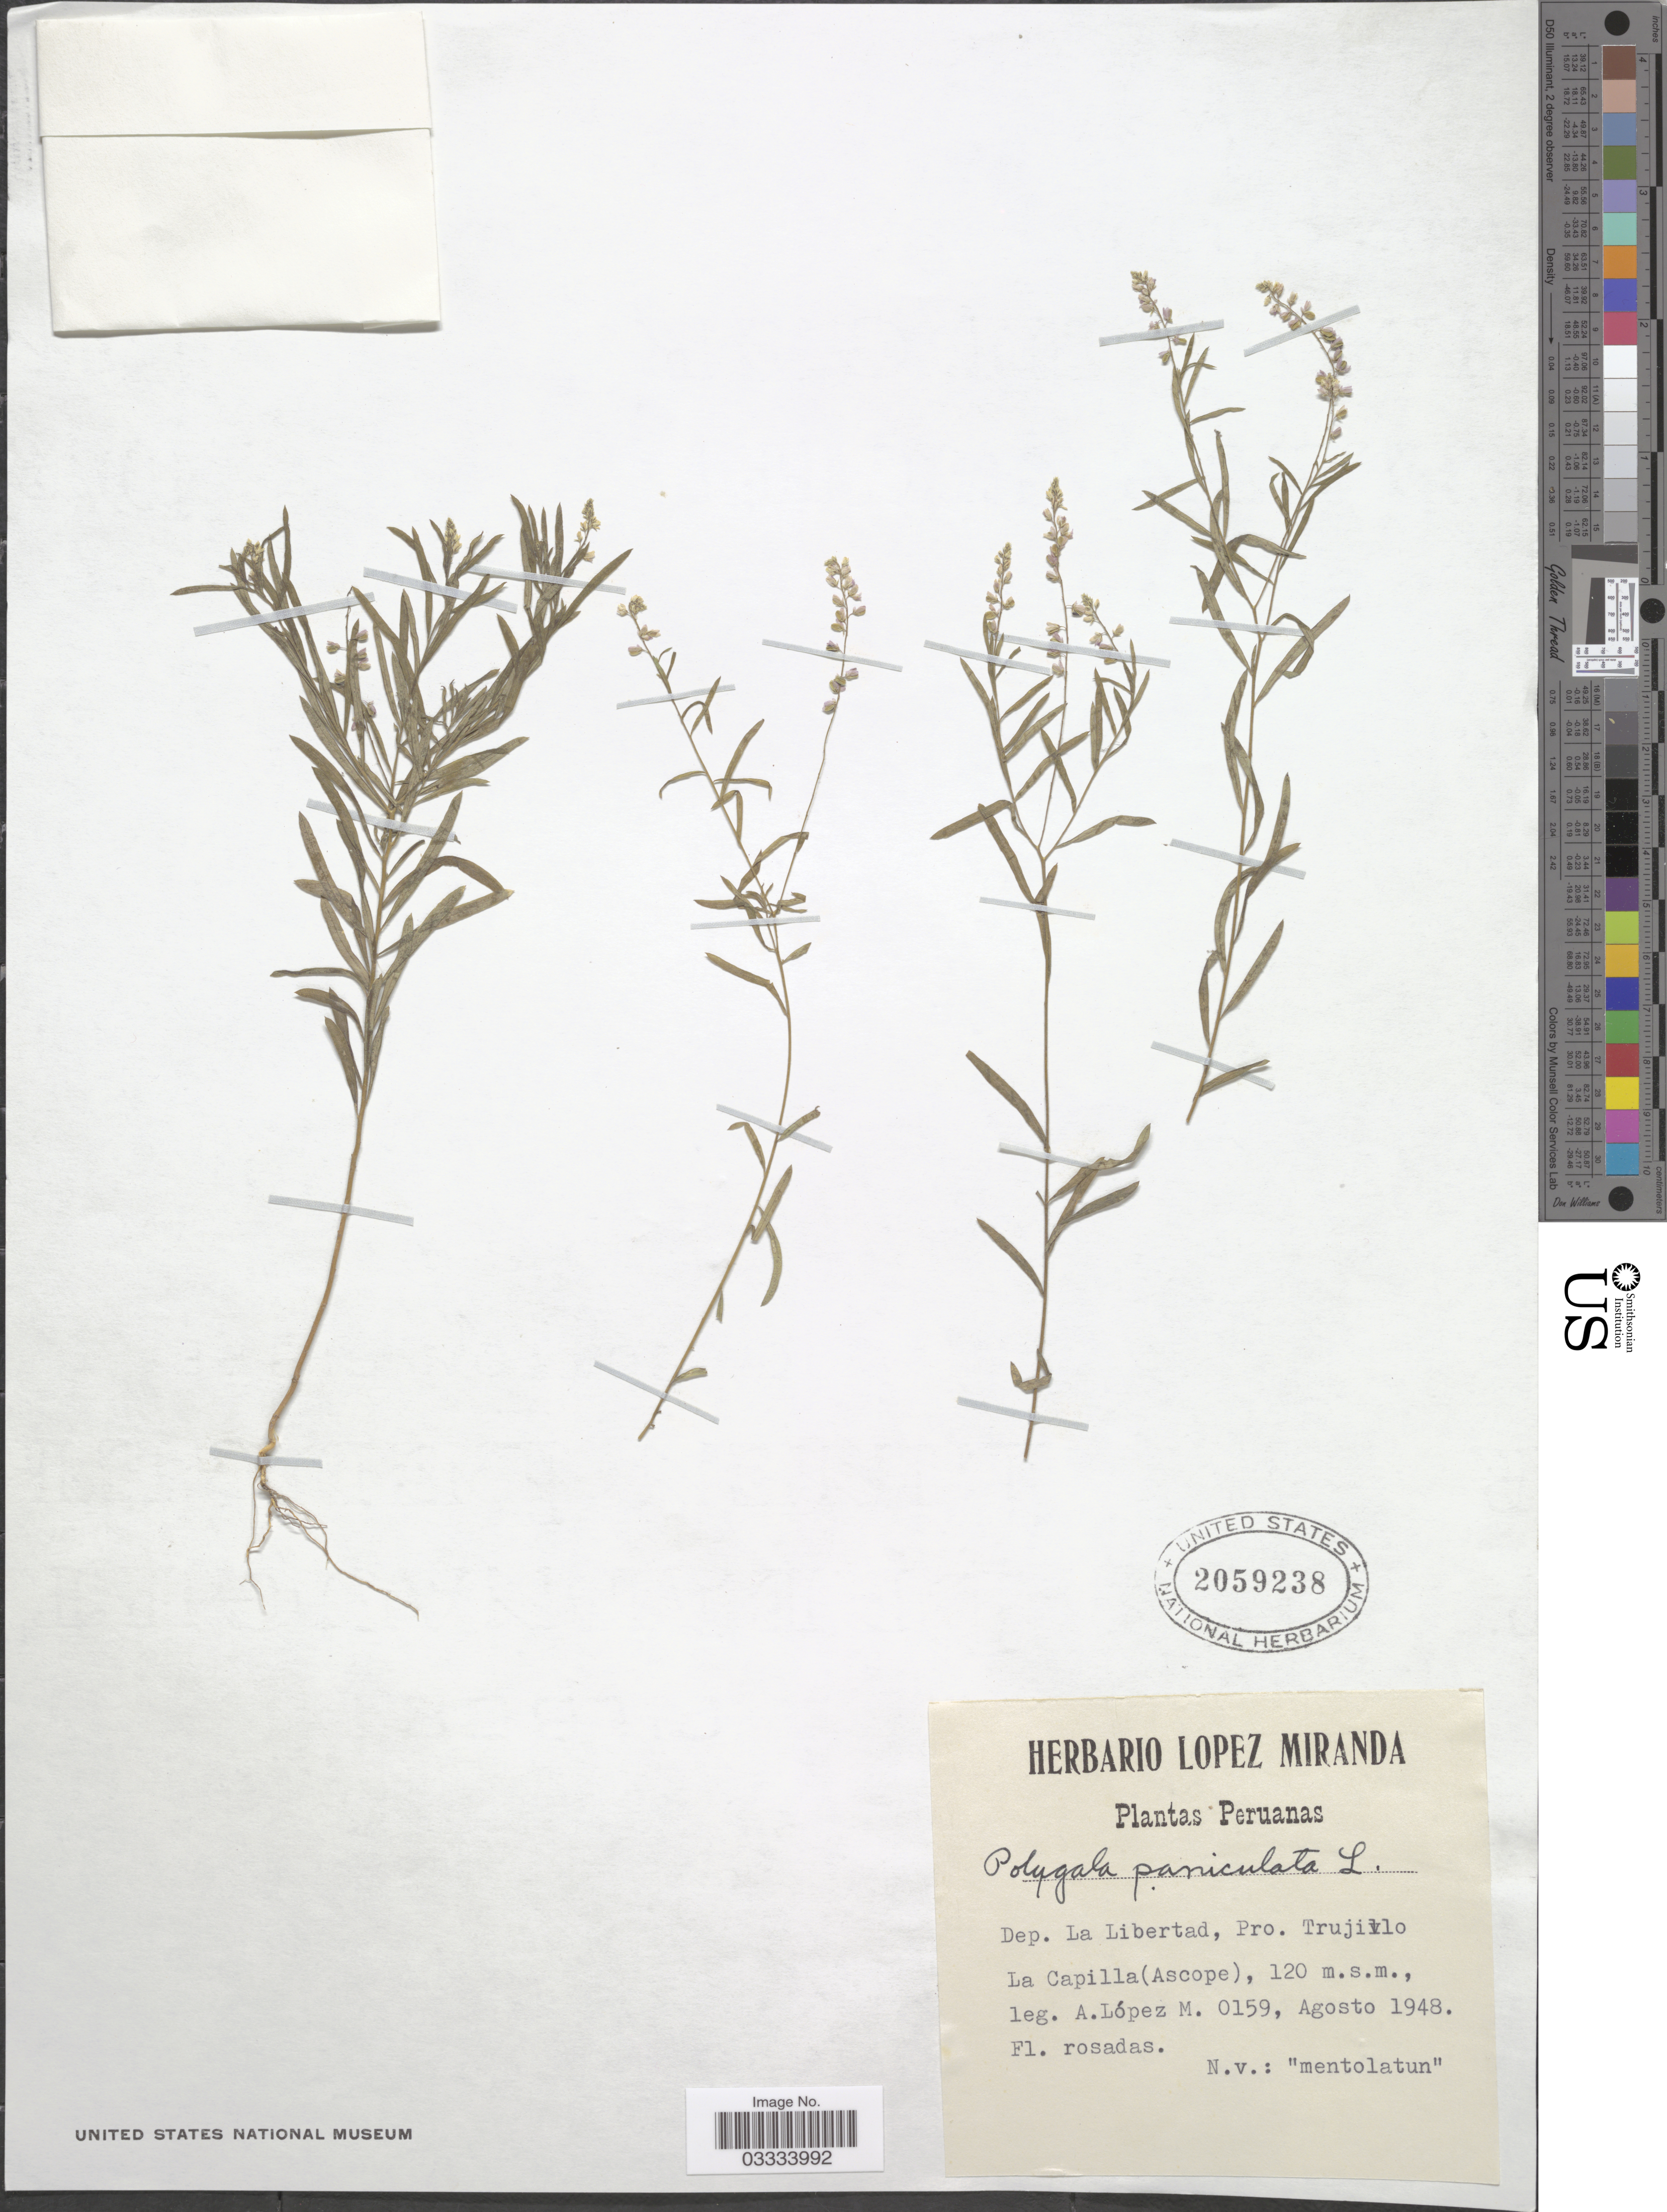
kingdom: Plantae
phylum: Tracheophyta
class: Magnoliopsida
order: Fabales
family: Polygalaceae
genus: Polygala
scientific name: Polygala paniculata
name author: L.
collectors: A. López M.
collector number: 0159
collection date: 1948-08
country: Peru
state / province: La Libertad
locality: Dep. La Libertad, Pro. Trujillo. La Capilla (Ascope).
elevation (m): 120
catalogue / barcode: US 2059238